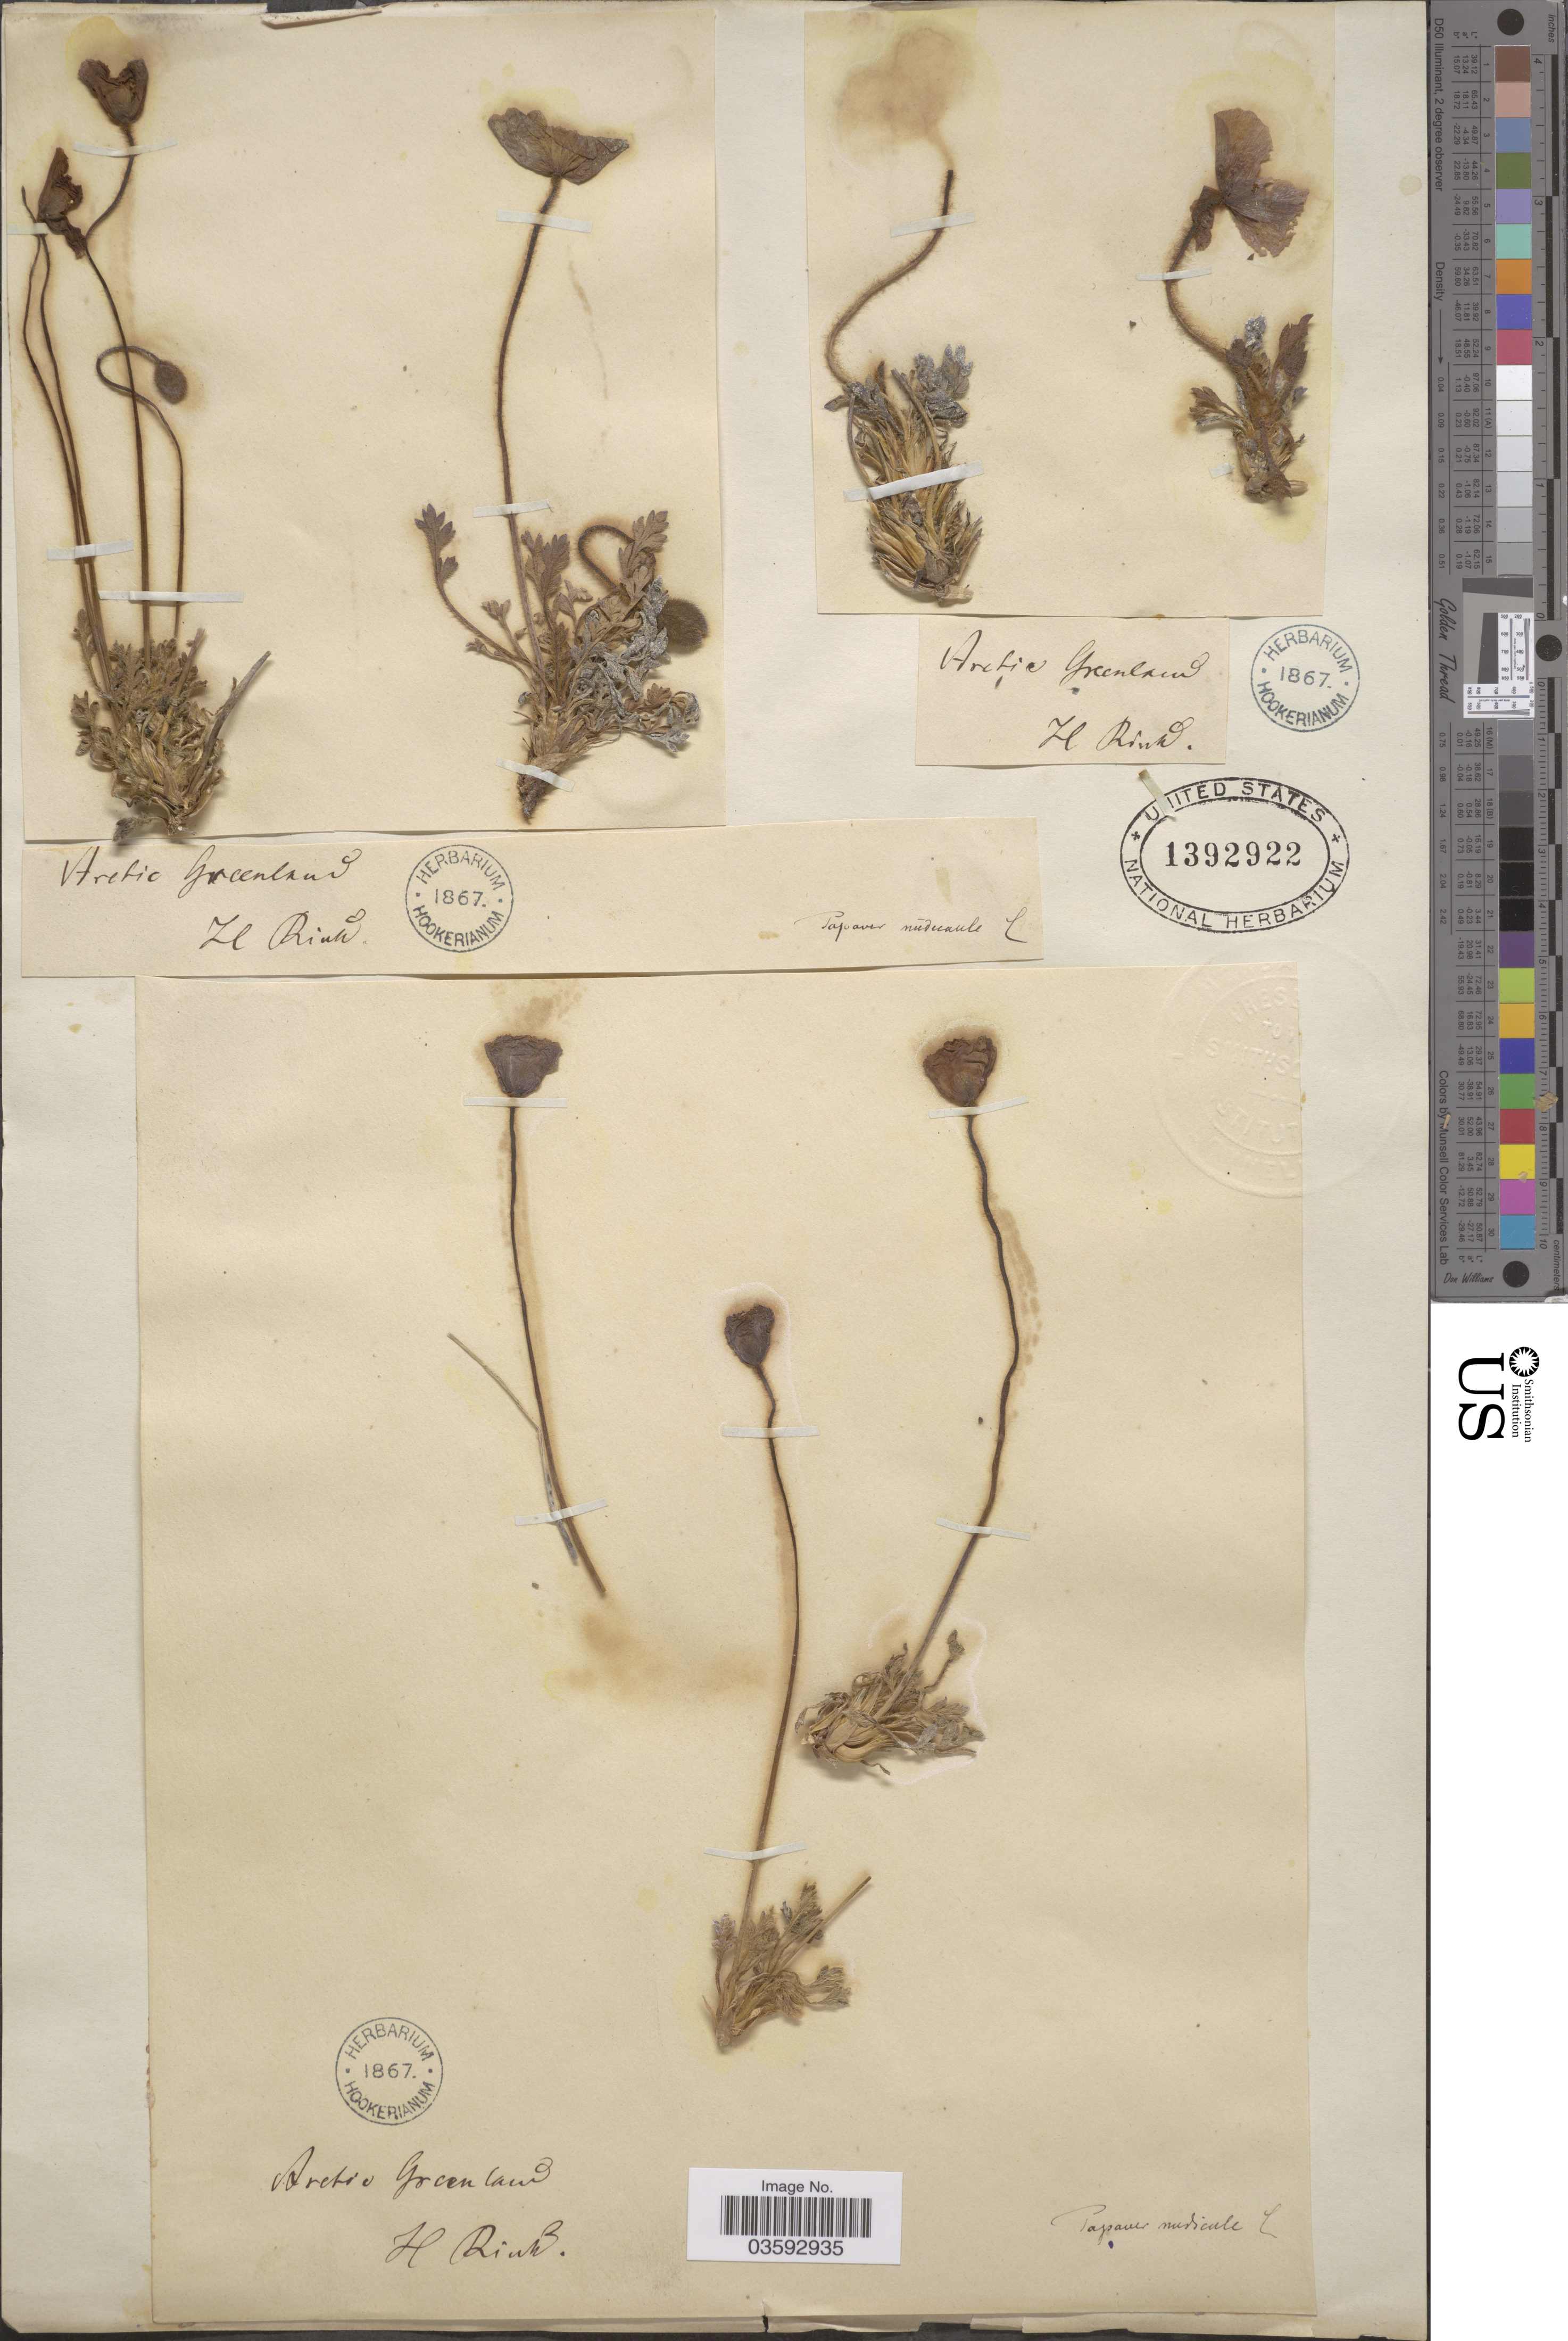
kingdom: Plantae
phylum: Tracheophyta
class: Magnoliopsida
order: Ranunculales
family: Papaveraceae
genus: Papaver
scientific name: Papaver nudicaule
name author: L.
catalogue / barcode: US 1392922